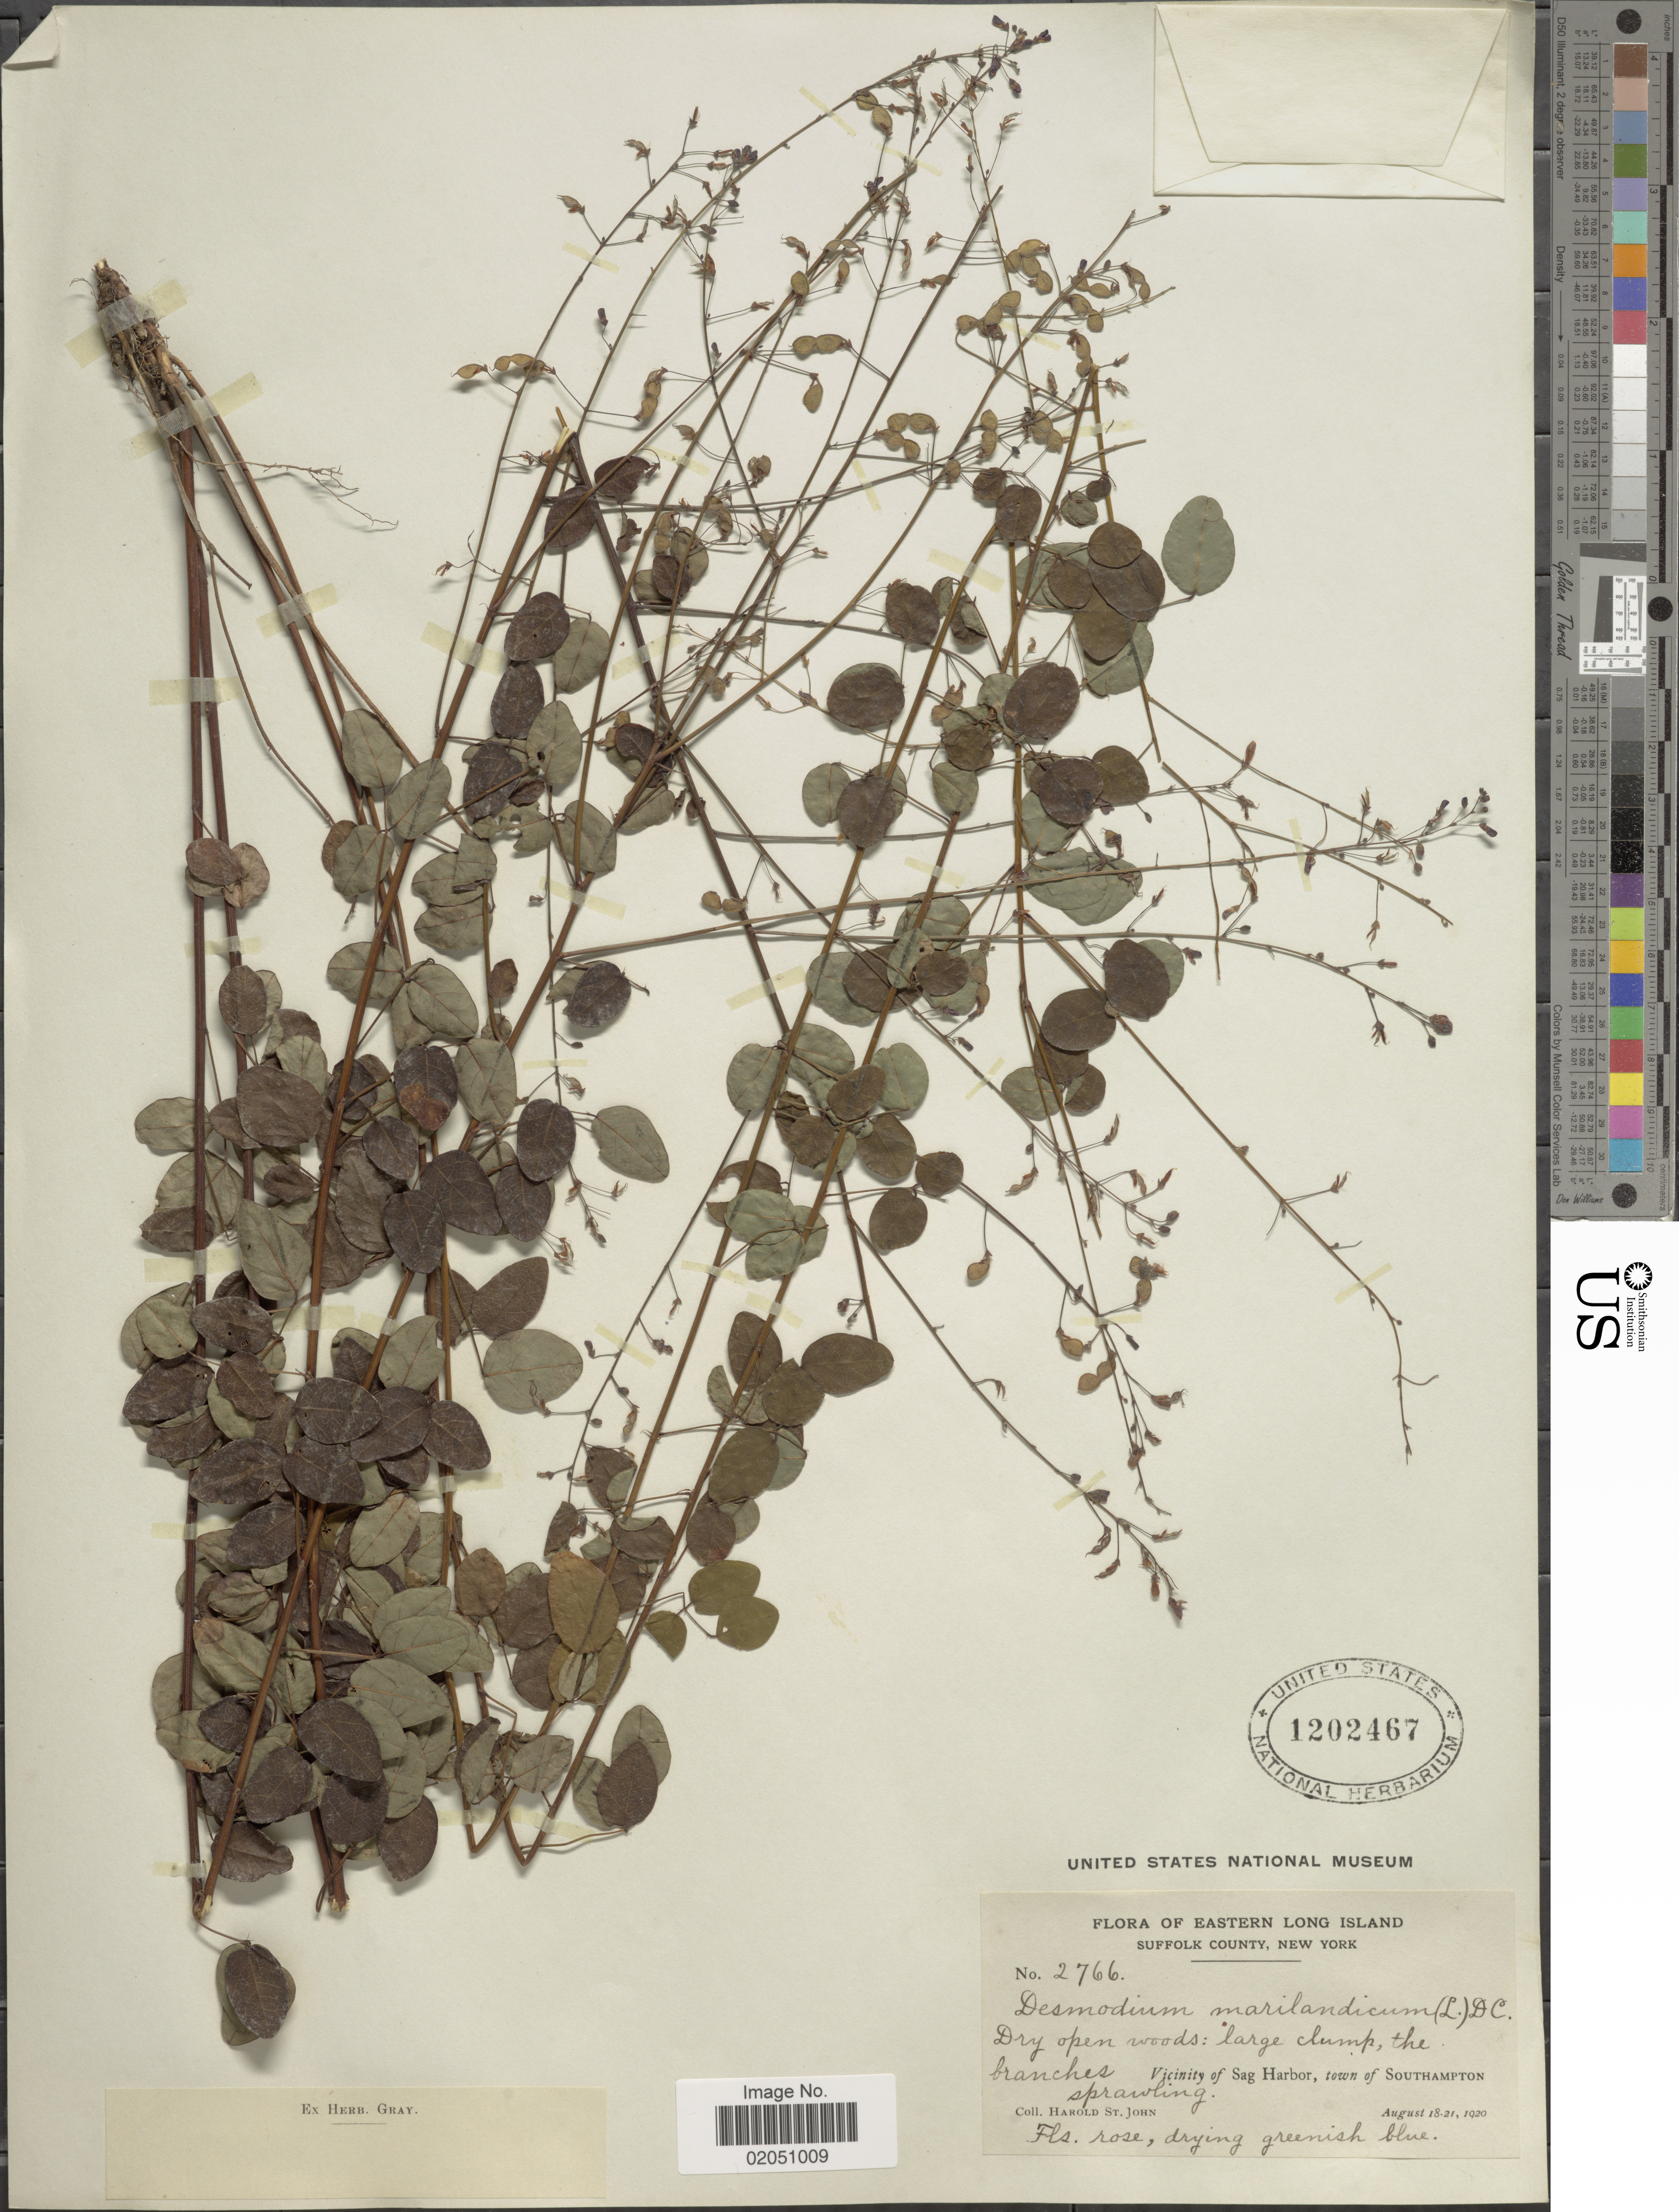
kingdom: Plantae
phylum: Tracheophyta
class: Magnoliopsida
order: Fabales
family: Fabaceae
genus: Desmodium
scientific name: Desmodium marilandicum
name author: Darl.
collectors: H. St. John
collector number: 2766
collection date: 1920-08-18/1920-08-21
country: United States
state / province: New York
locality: Eastern Long Island, Suffolk County, Dry open woods: large clump, the branches, Vicinity of Sag Harbor, town of Southampton, sprawling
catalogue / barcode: US 1202467